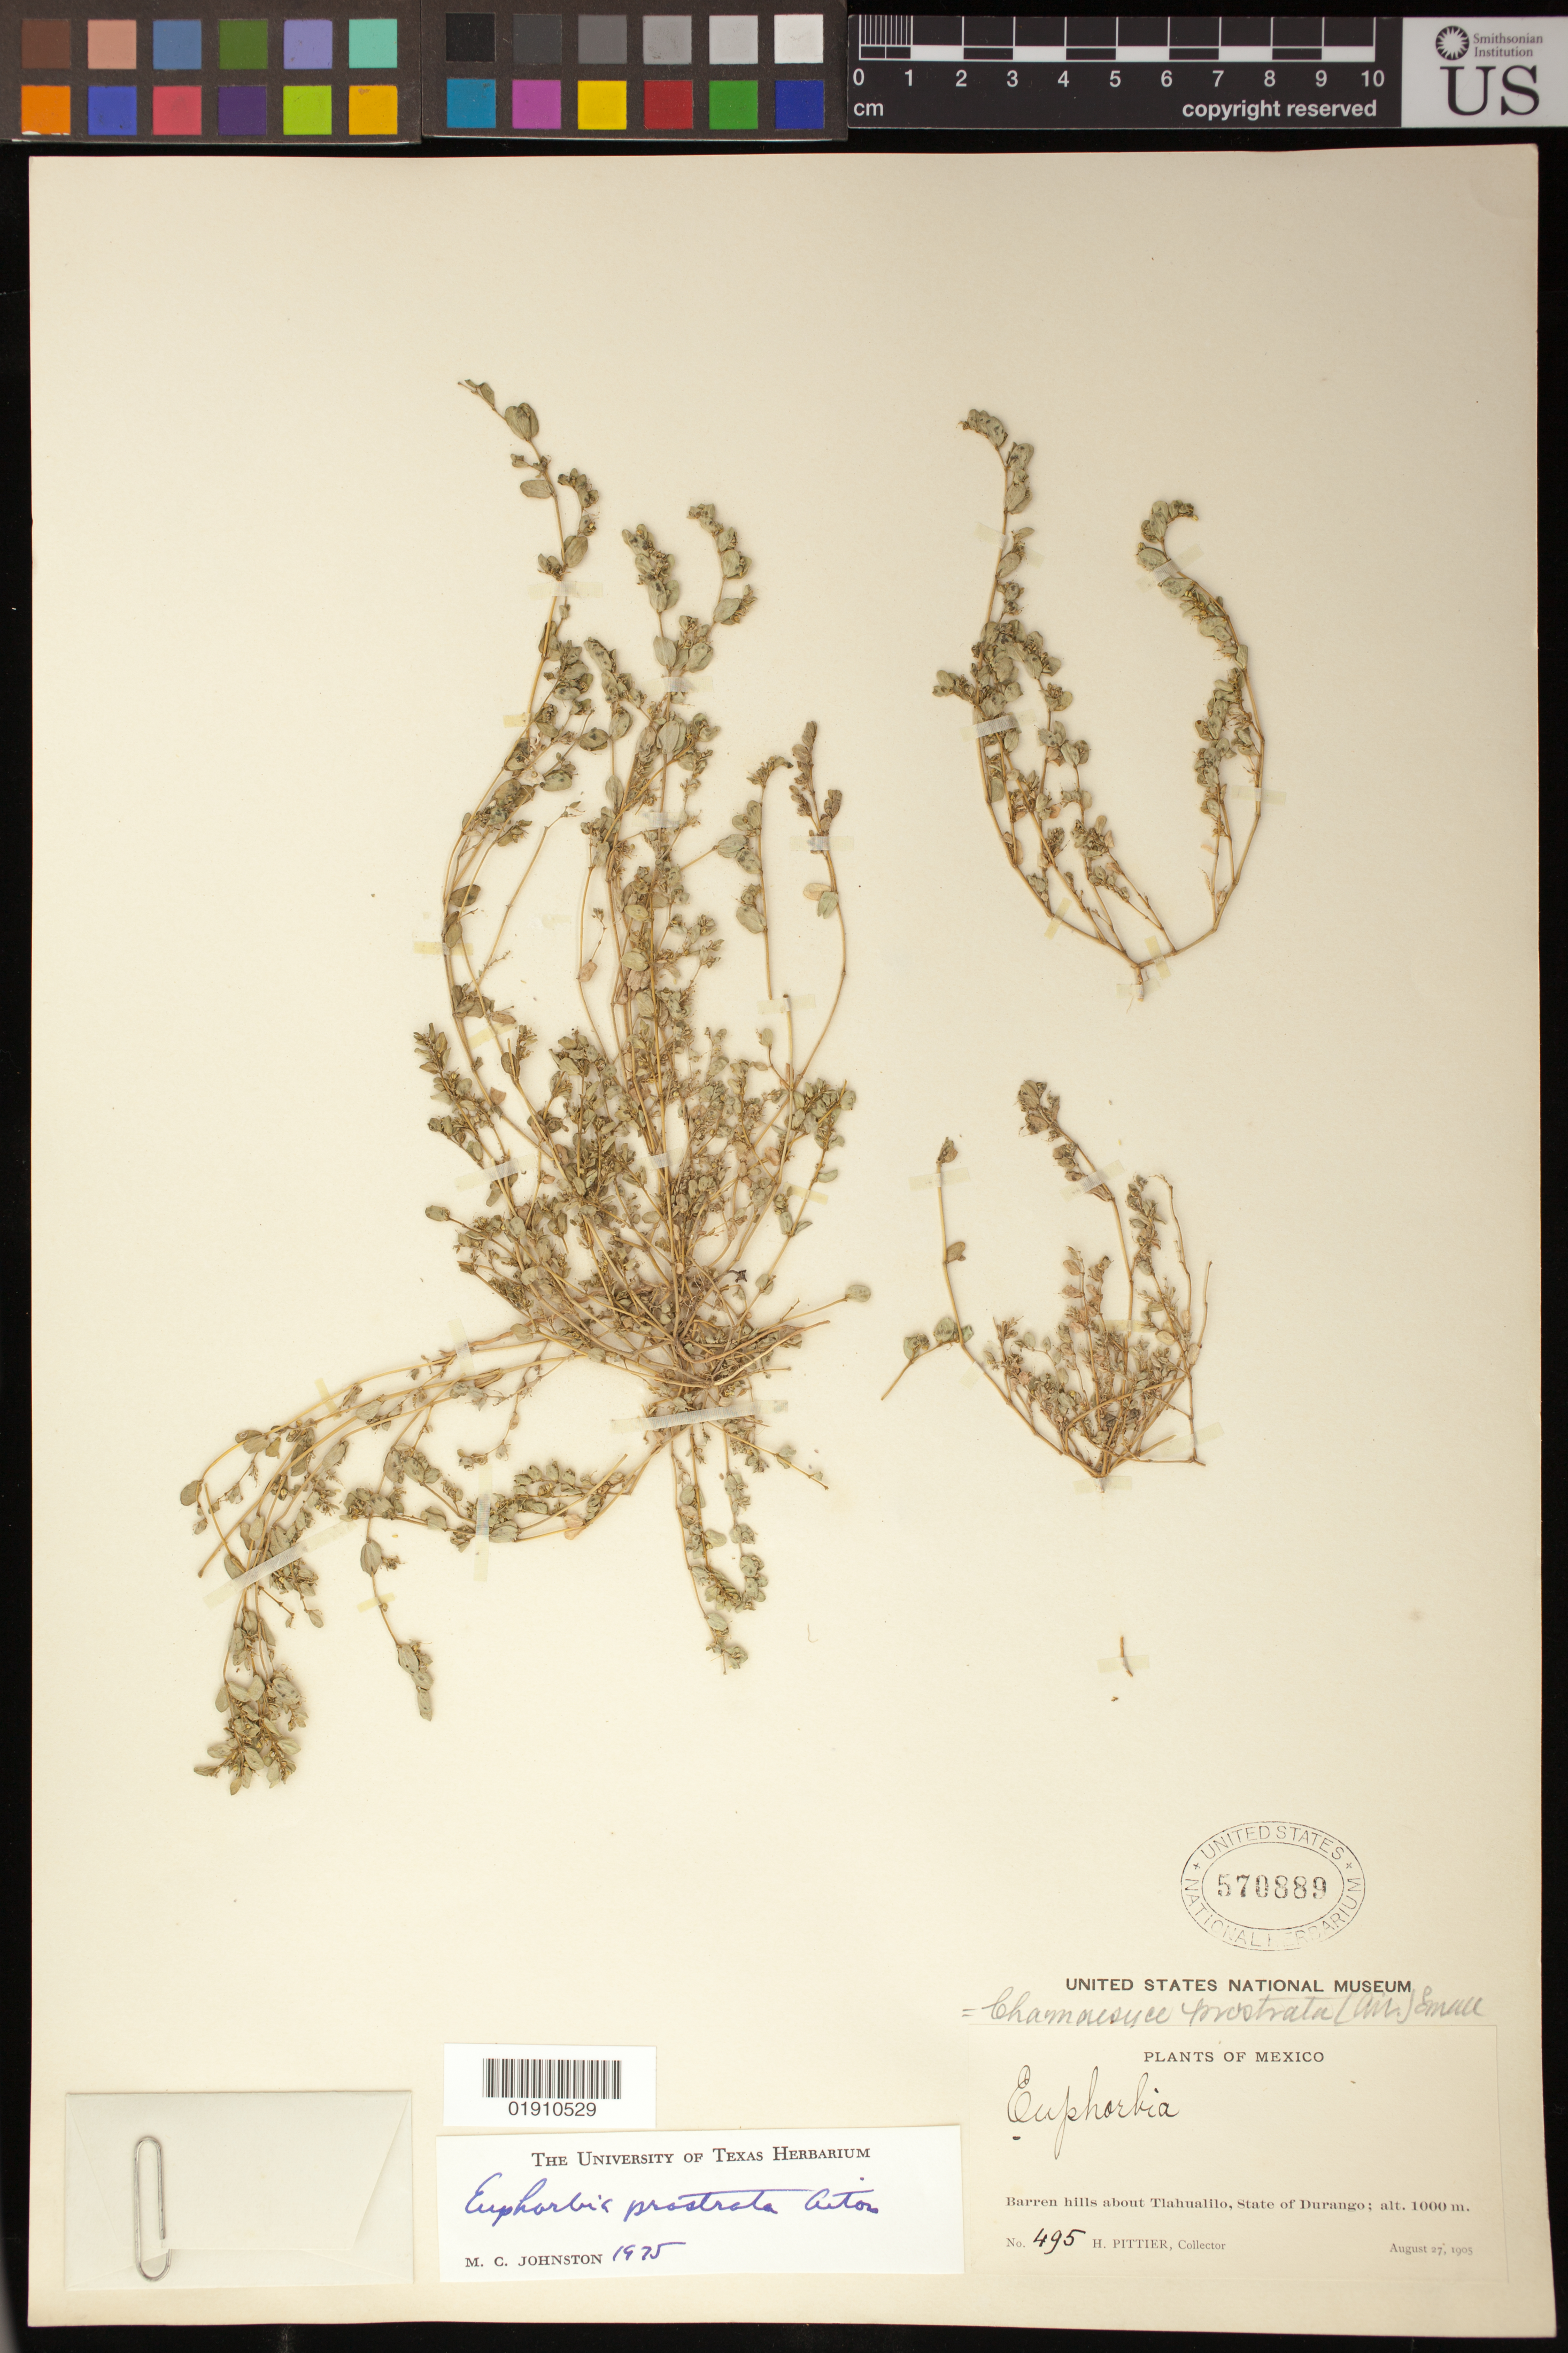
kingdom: Plantae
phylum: Tracheophyta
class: Magnoliopsida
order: Malpighiales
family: Euphorbiaceae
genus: Euphorbia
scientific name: Euphorbia prostrata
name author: Aiton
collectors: H. F. Pittier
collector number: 495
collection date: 1905-08-27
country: Mexico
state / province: Durango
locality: Barren Hills about Tlahualilo, State of Durango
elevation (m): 1000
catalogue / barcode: US 570889